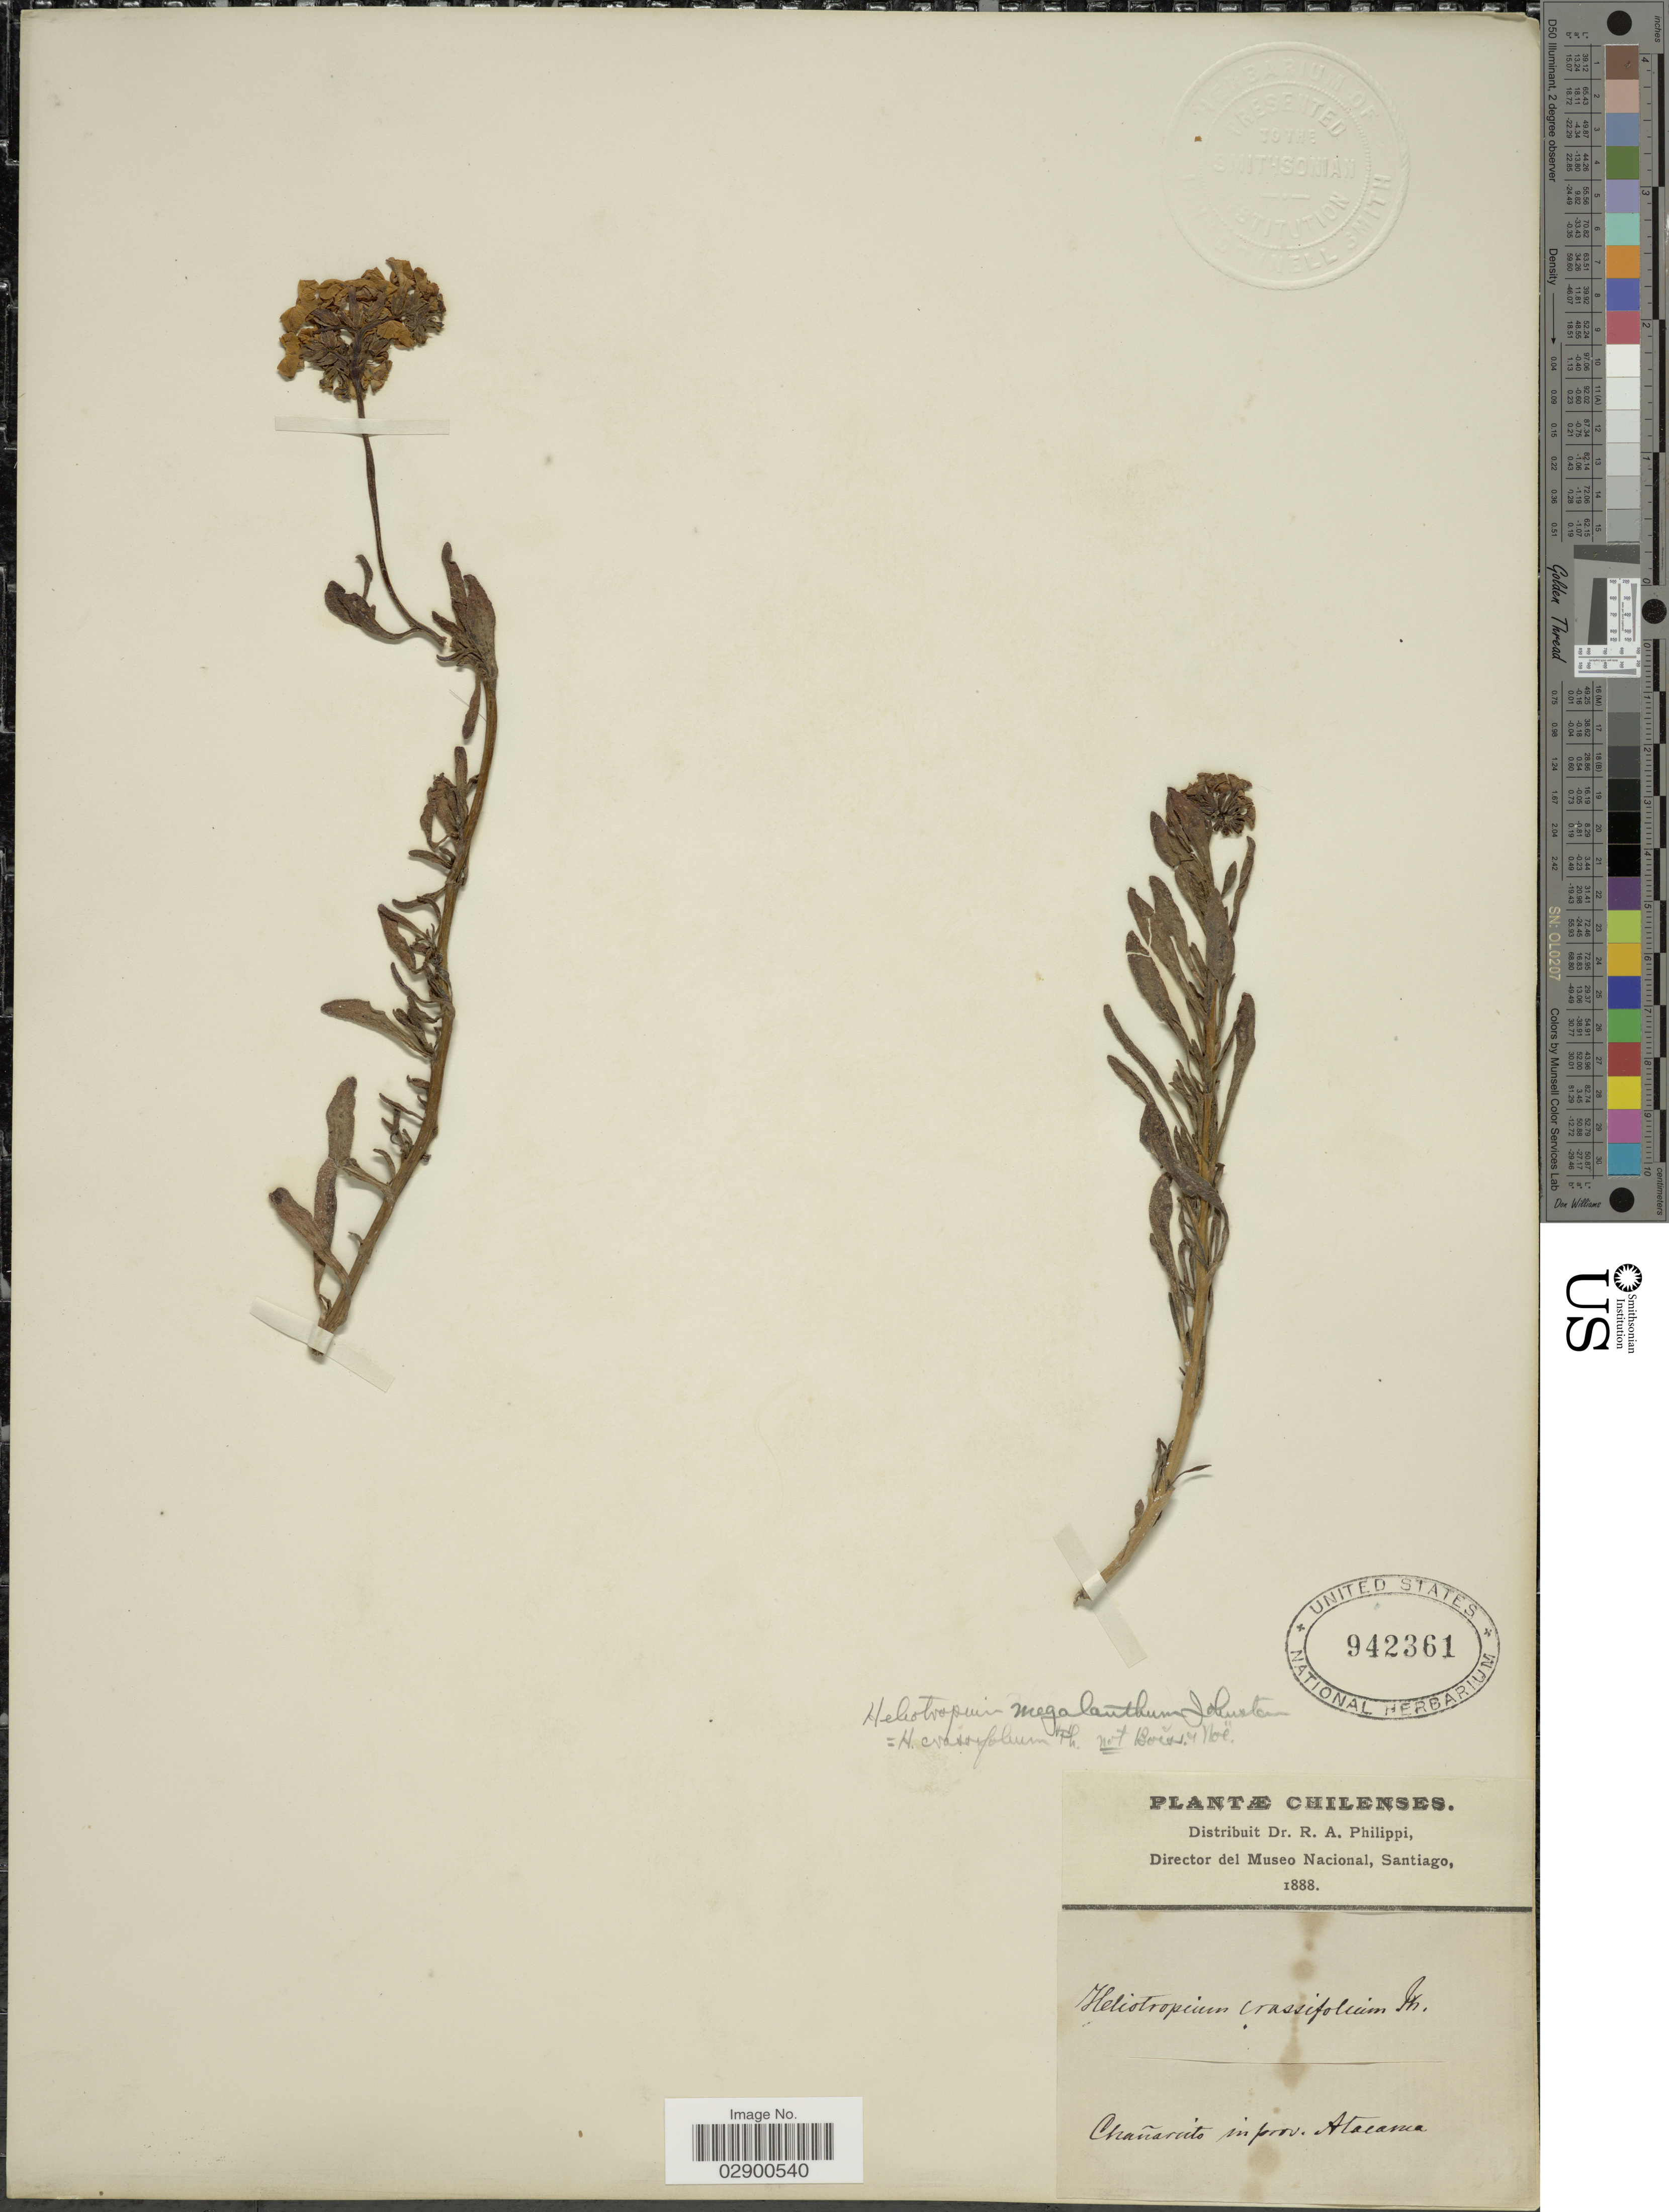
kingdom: Plantae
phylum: Tracheophyta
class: Magnoliopsida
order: Boraginales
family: Heliotropiaceae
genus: Heliotropium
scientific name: Heliotropium megalanthum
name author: I.M. Johnst.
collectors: R. A. Philippi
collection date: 1888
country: Chile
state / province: Atacama (III)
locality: Chañarcito in prov. Atacama.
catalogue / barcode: US 942361